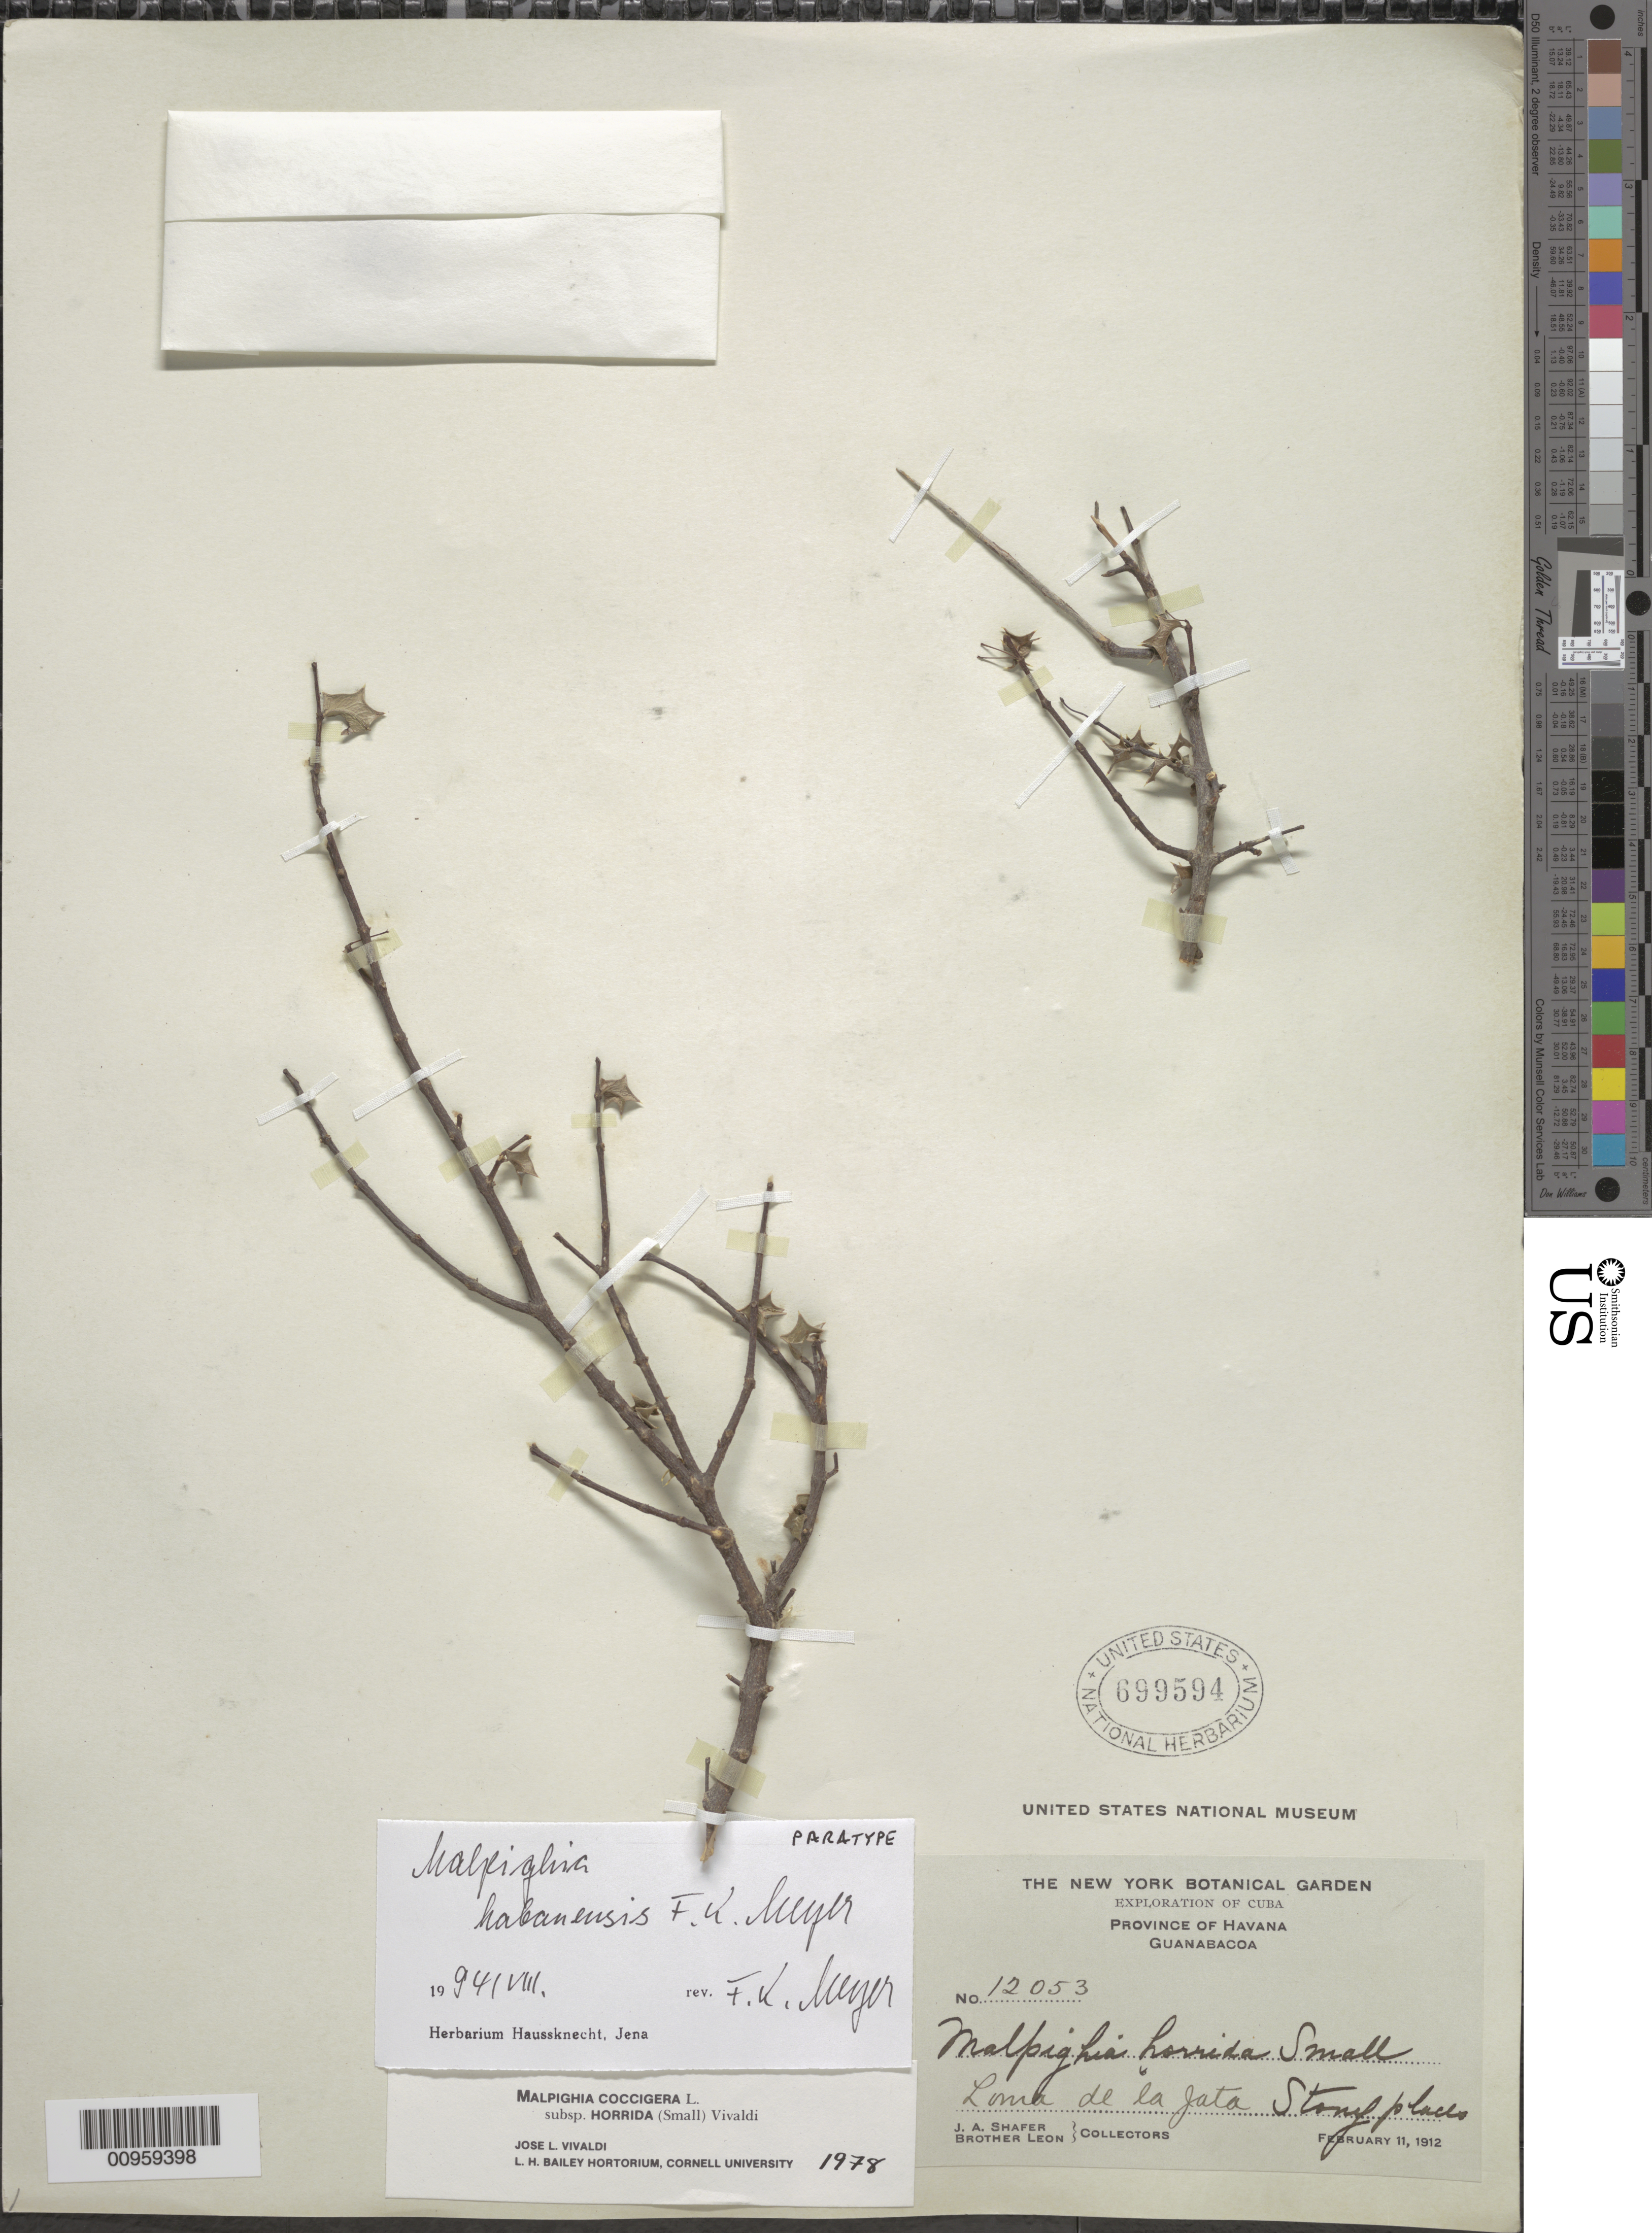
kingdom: Plantae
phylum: Tracheophyta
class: Magnoliopsida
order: Malpighiales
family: Malpighiaceae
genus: Malpighia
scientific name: Malpighia habanensis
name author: F.K. Mey.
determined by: Meyer, F. K.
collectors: J. A. Shafer & Bro. León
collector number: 12053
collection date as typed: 11 Feb 1912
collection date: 1912-02-11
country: Cuba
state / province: La Habana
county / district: Municipio Guanabacoa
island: Cuba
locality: Guanabacoa, Loma de la Gata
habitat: Stony places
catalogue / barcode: US 699594